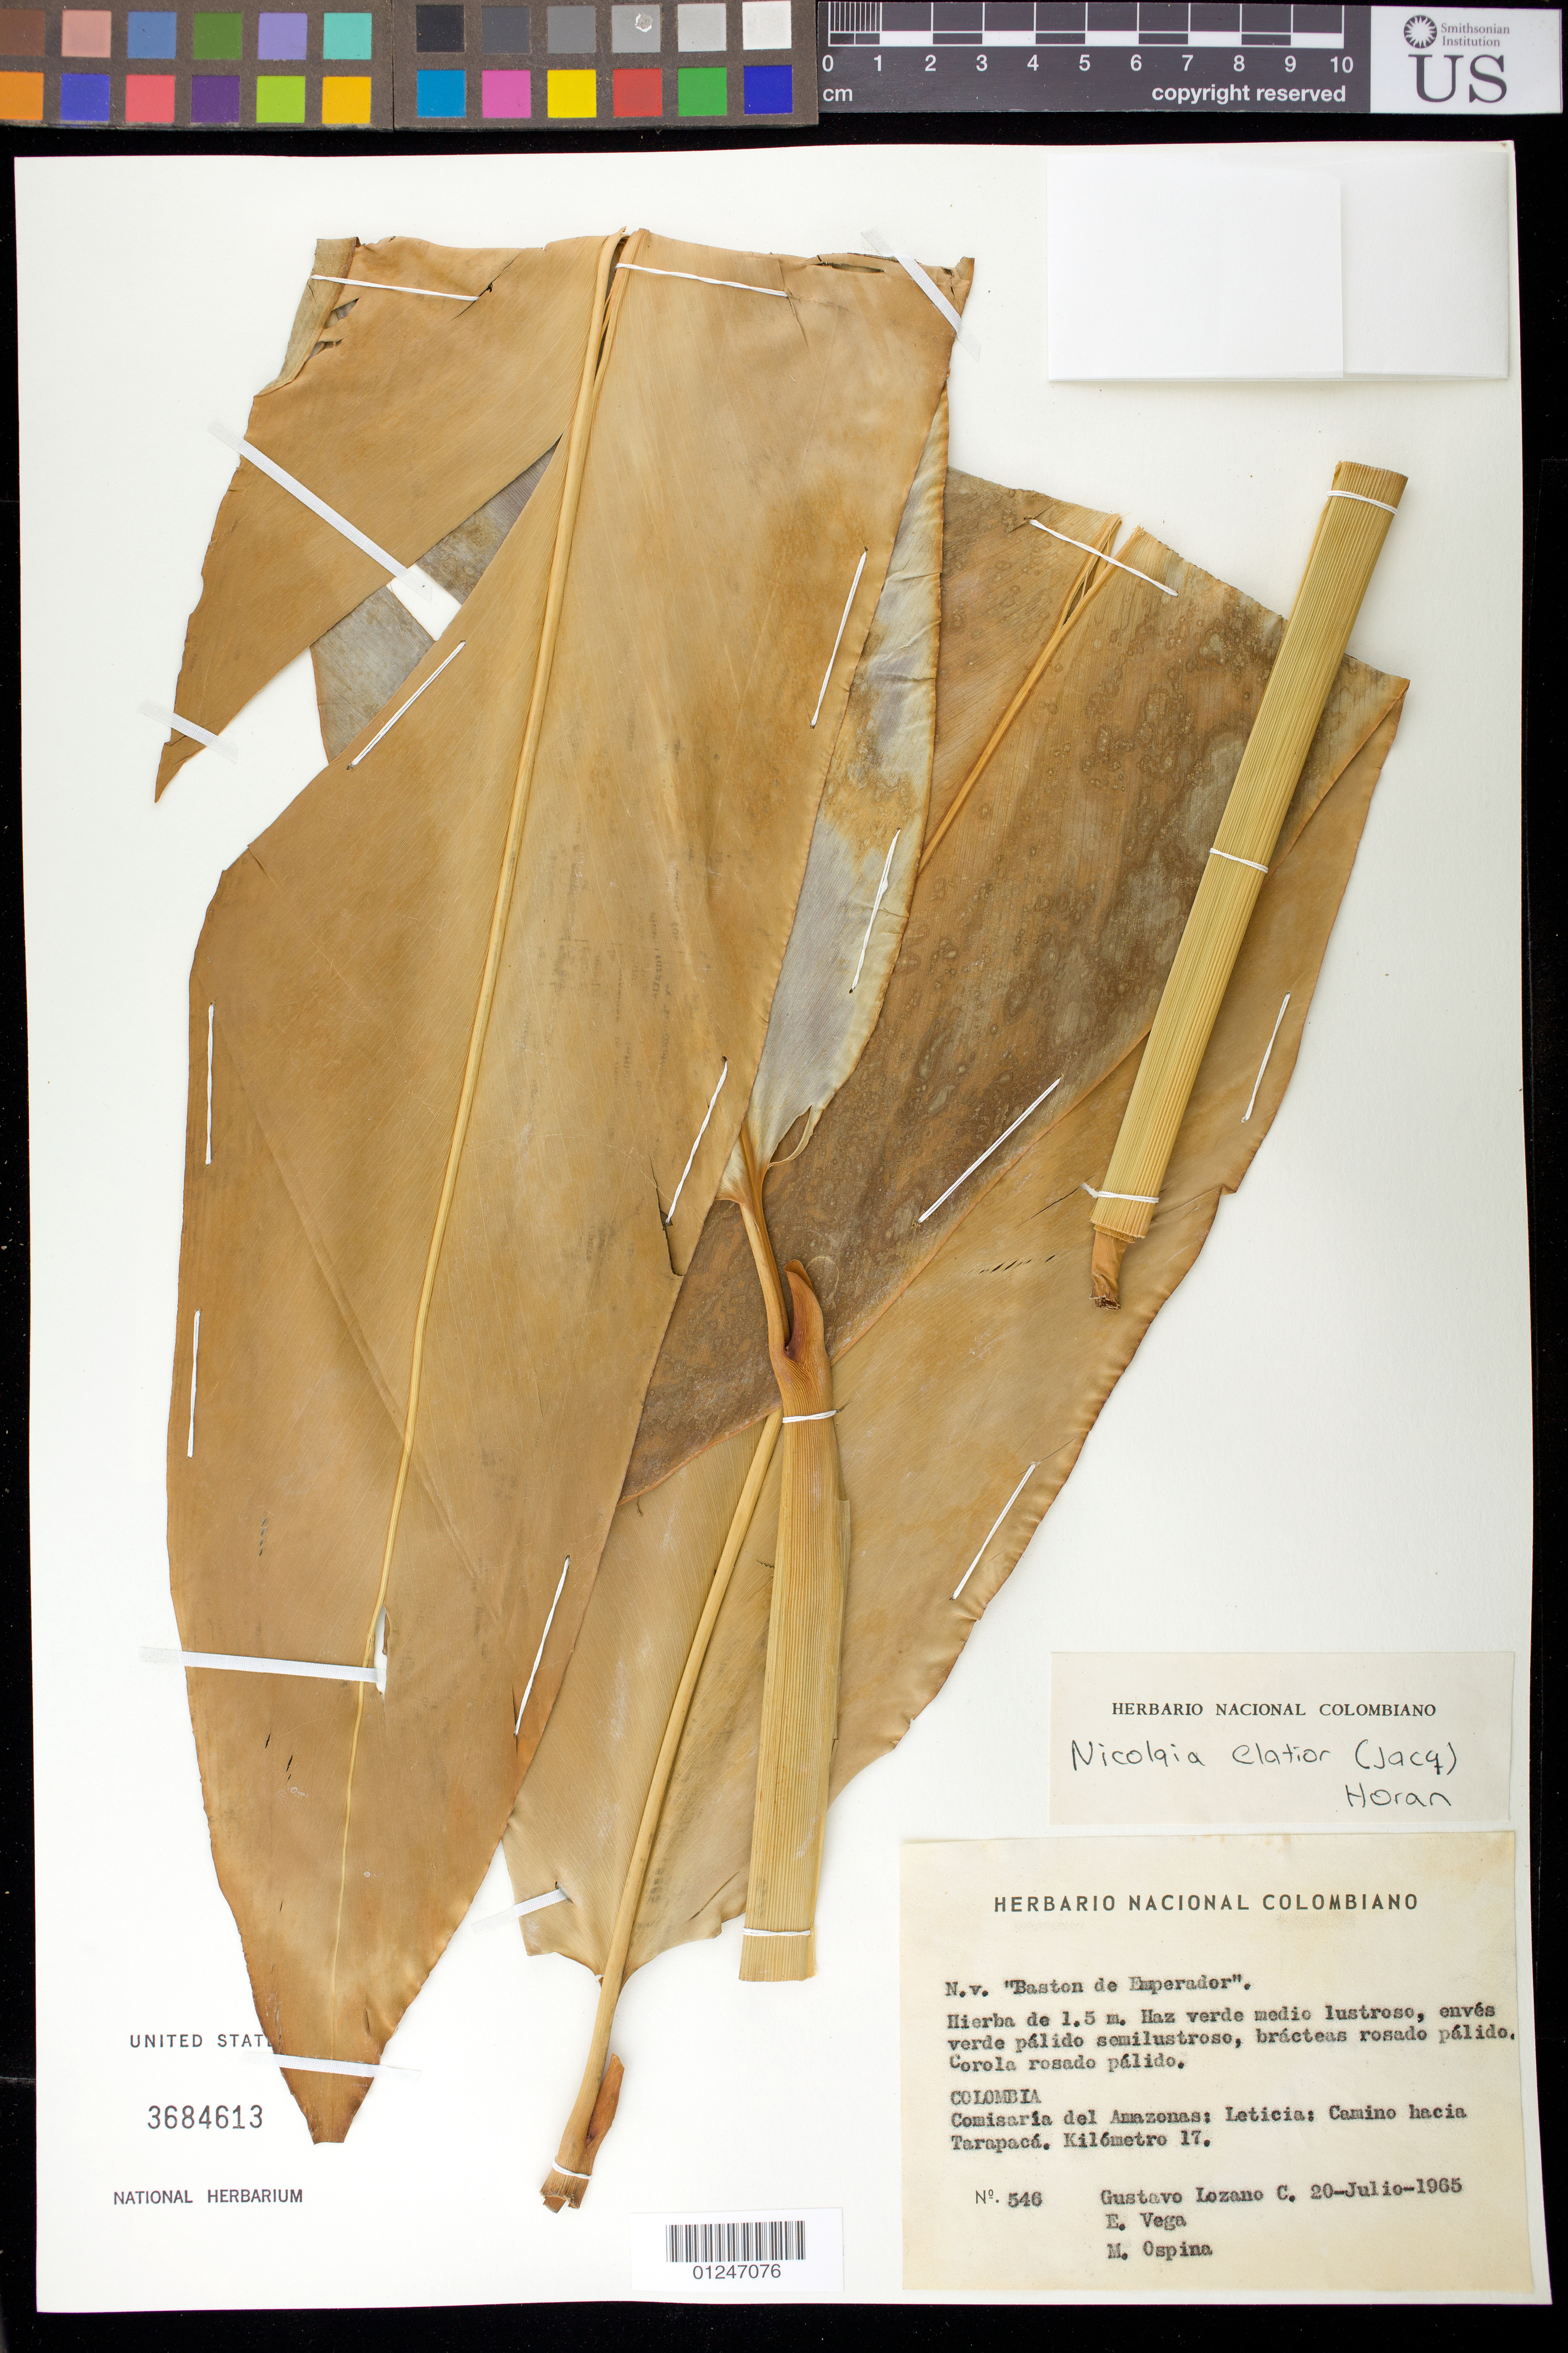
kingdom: Plantae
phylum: Tracheophyta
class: Liliopsida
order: Zingiberales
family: Zingiberaceae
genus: Etlingera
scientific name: Etlingera elatior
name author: (Jack) R.M. Sm.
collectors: G. Lozano-Contreras, E. Vega & F. Patino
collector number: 546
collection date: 1965-07-20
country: Colombia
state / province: Amazonas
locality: Comisaria del Amazonas. Leticia; camino hacia Tarapaca: kilometro 17.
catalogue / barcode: US 3684613